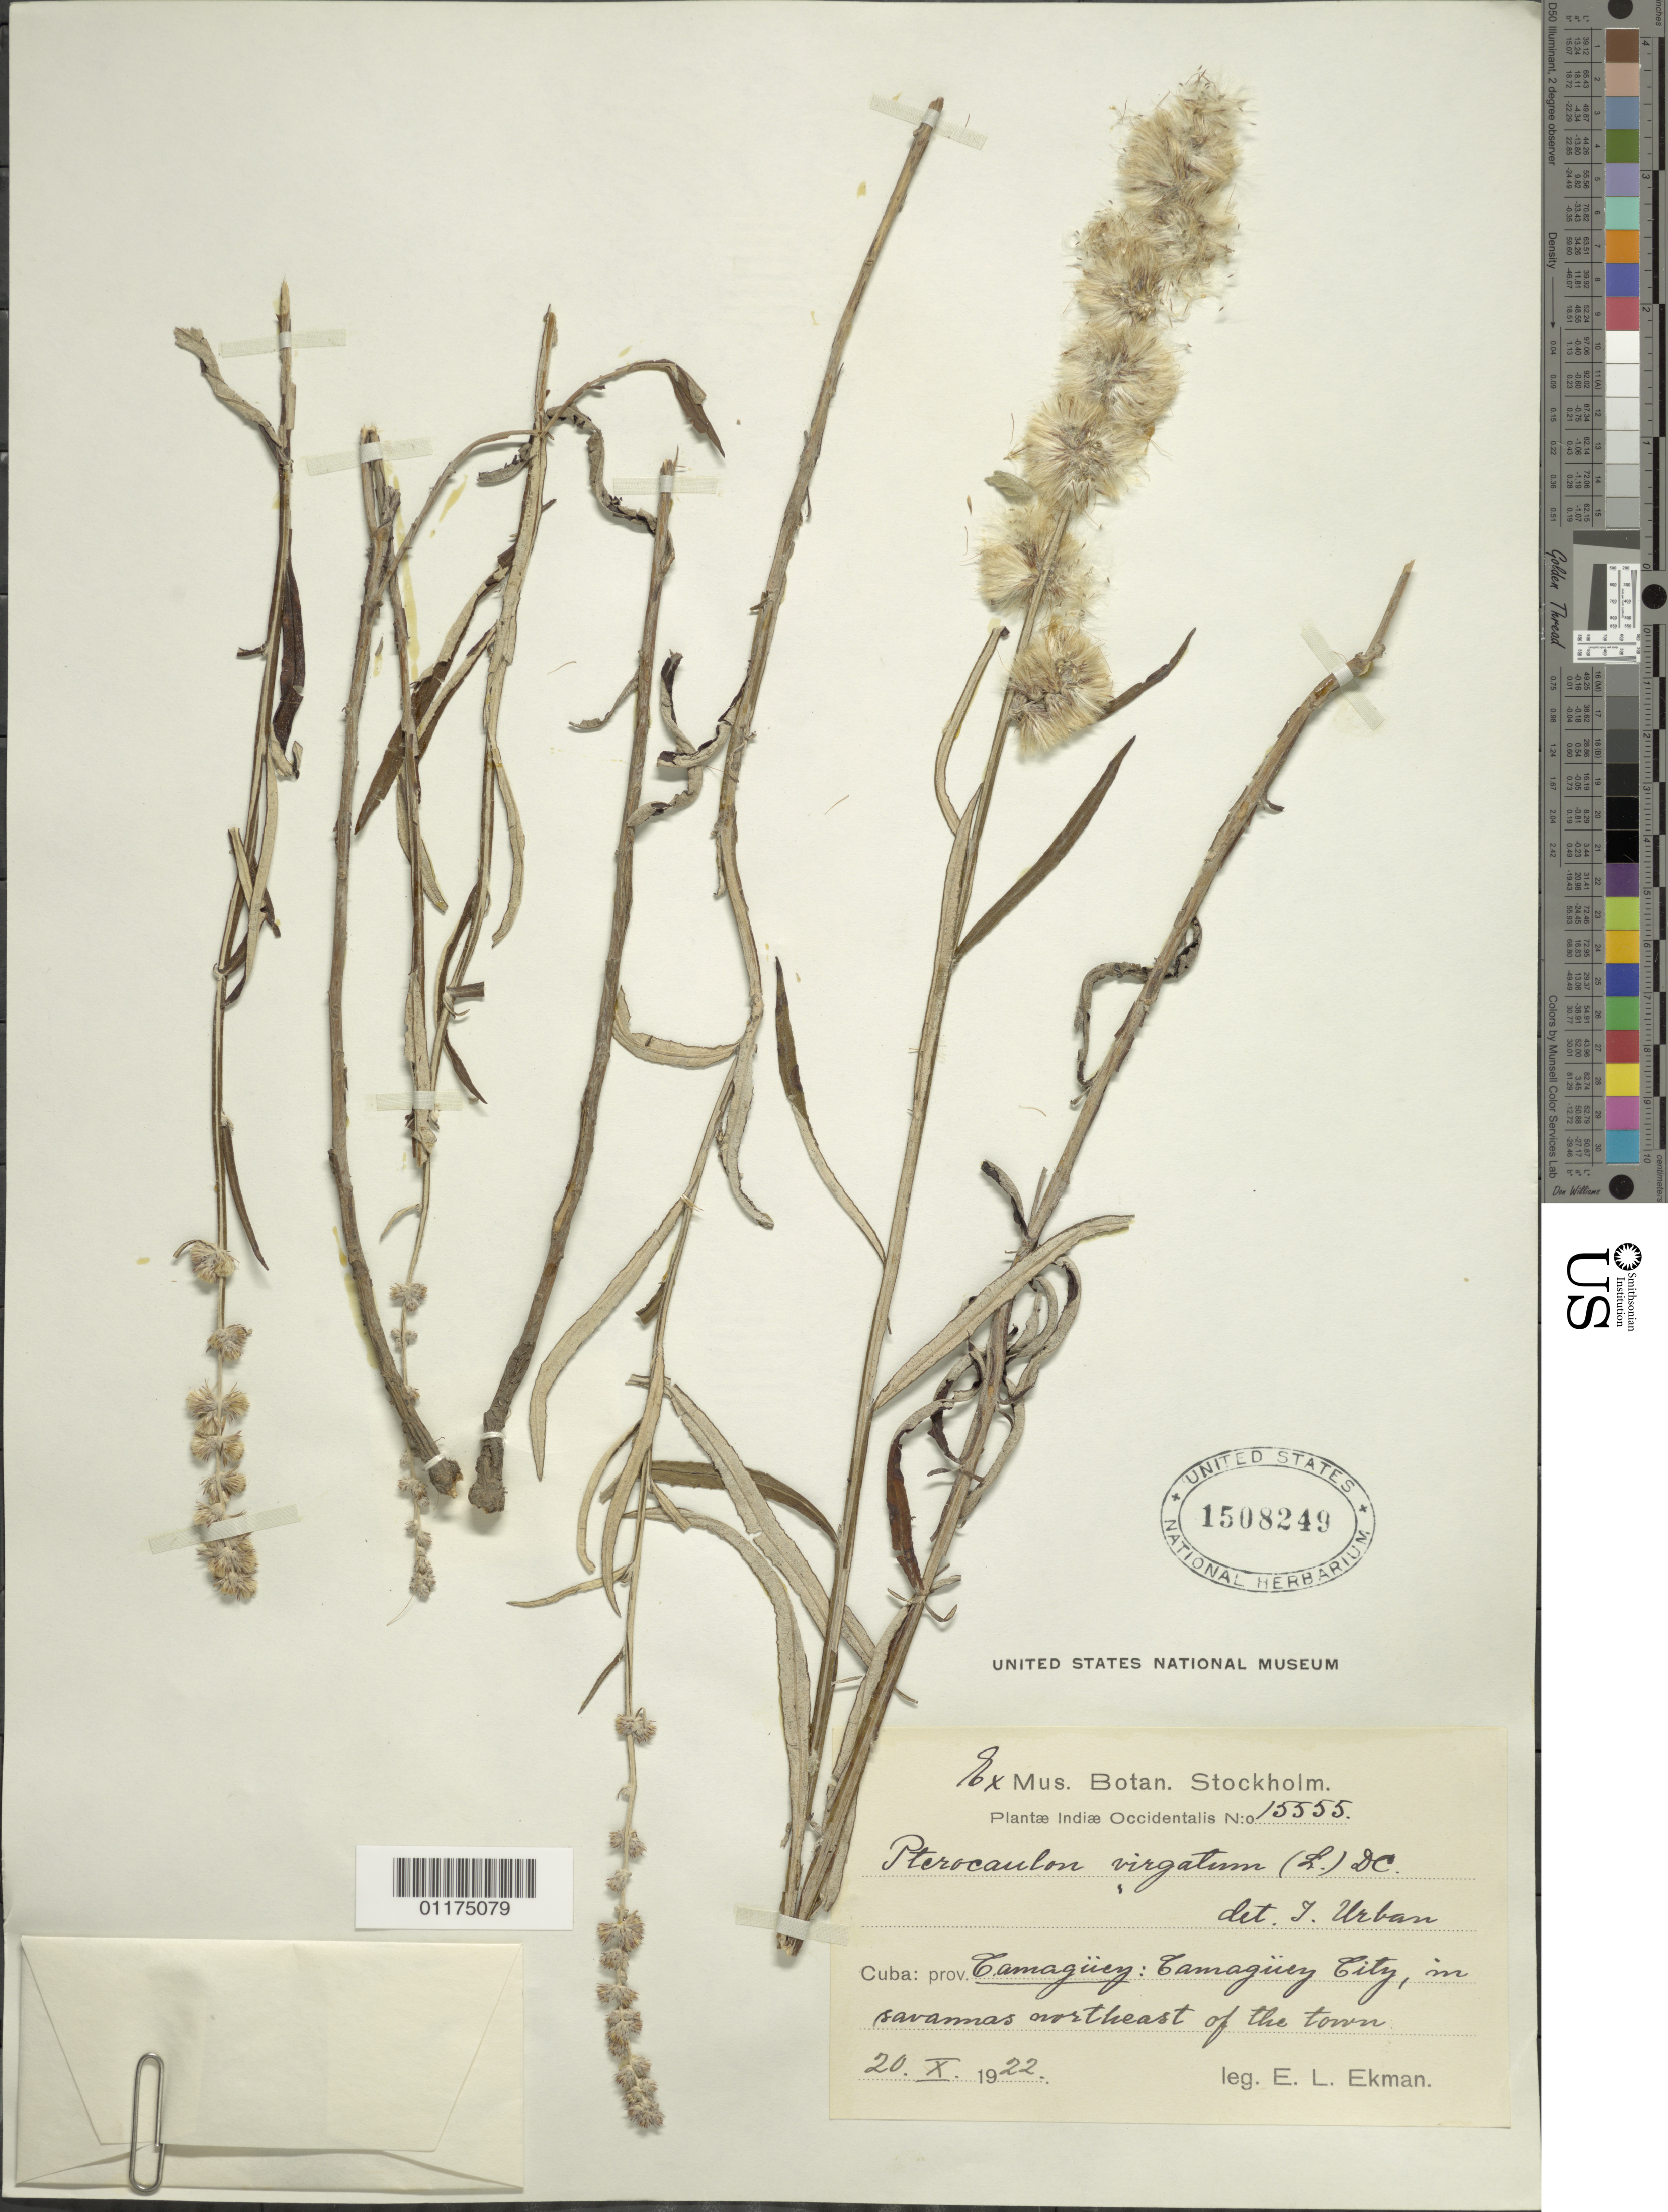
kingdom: Plantae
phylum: Tracheophyta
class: Magnoliopsida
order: Asterales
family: Asteraceae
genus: Pterocaulon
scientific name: Pterocaulon virgatum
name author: (L.) DC.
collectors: E. L. Ekman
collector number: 15555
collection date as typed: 20 Oct 1922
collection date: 1922-10-20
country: Cuba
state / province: Camagüey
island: Cuba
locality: Camaguey City, in savannas northeast of the town.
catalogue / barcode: US 1508249